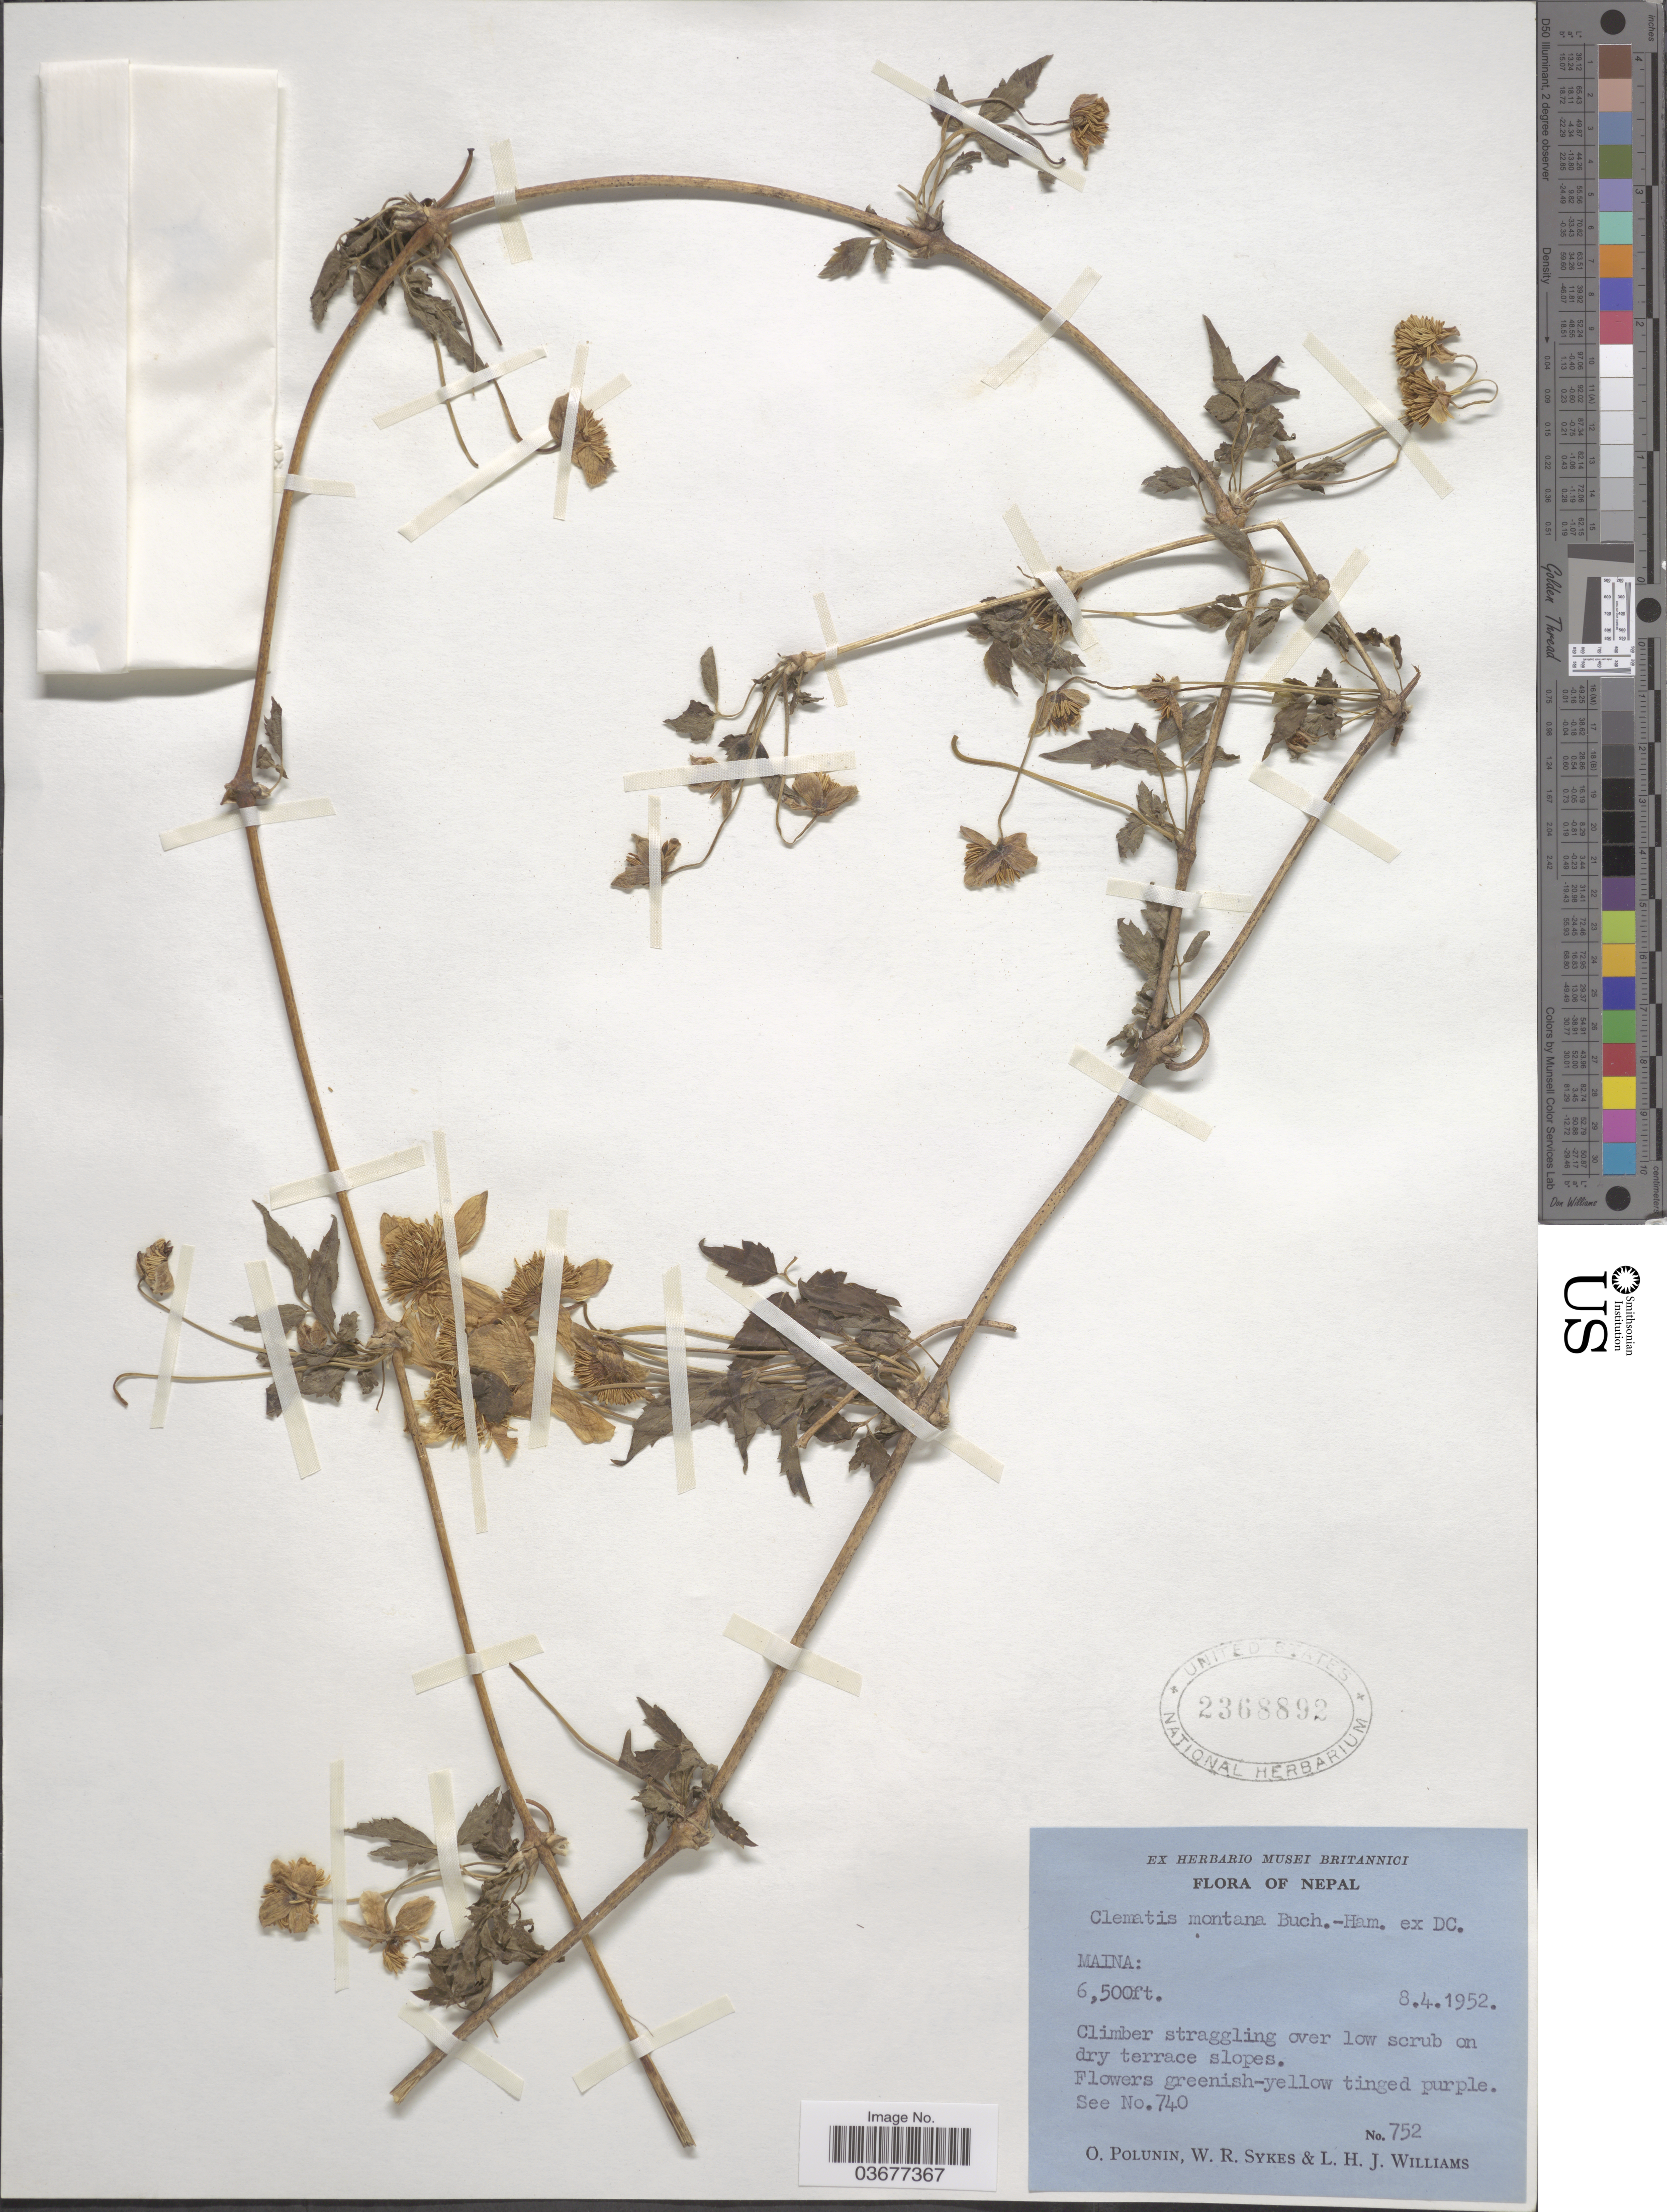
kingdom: Plantae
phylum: Tracheophyta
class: Magnoliopsida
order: Ranunculales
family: Ranunculaceae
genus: Clematis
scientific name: Clematis montana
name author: Buch.-Ham. ex DC.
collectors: O. V. Polunin, W. R. Sykes & L. H. J. Williams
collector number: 752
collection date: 1952-04-08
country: Nepal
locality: Maina.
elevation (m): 1981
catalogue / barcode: US 2368892